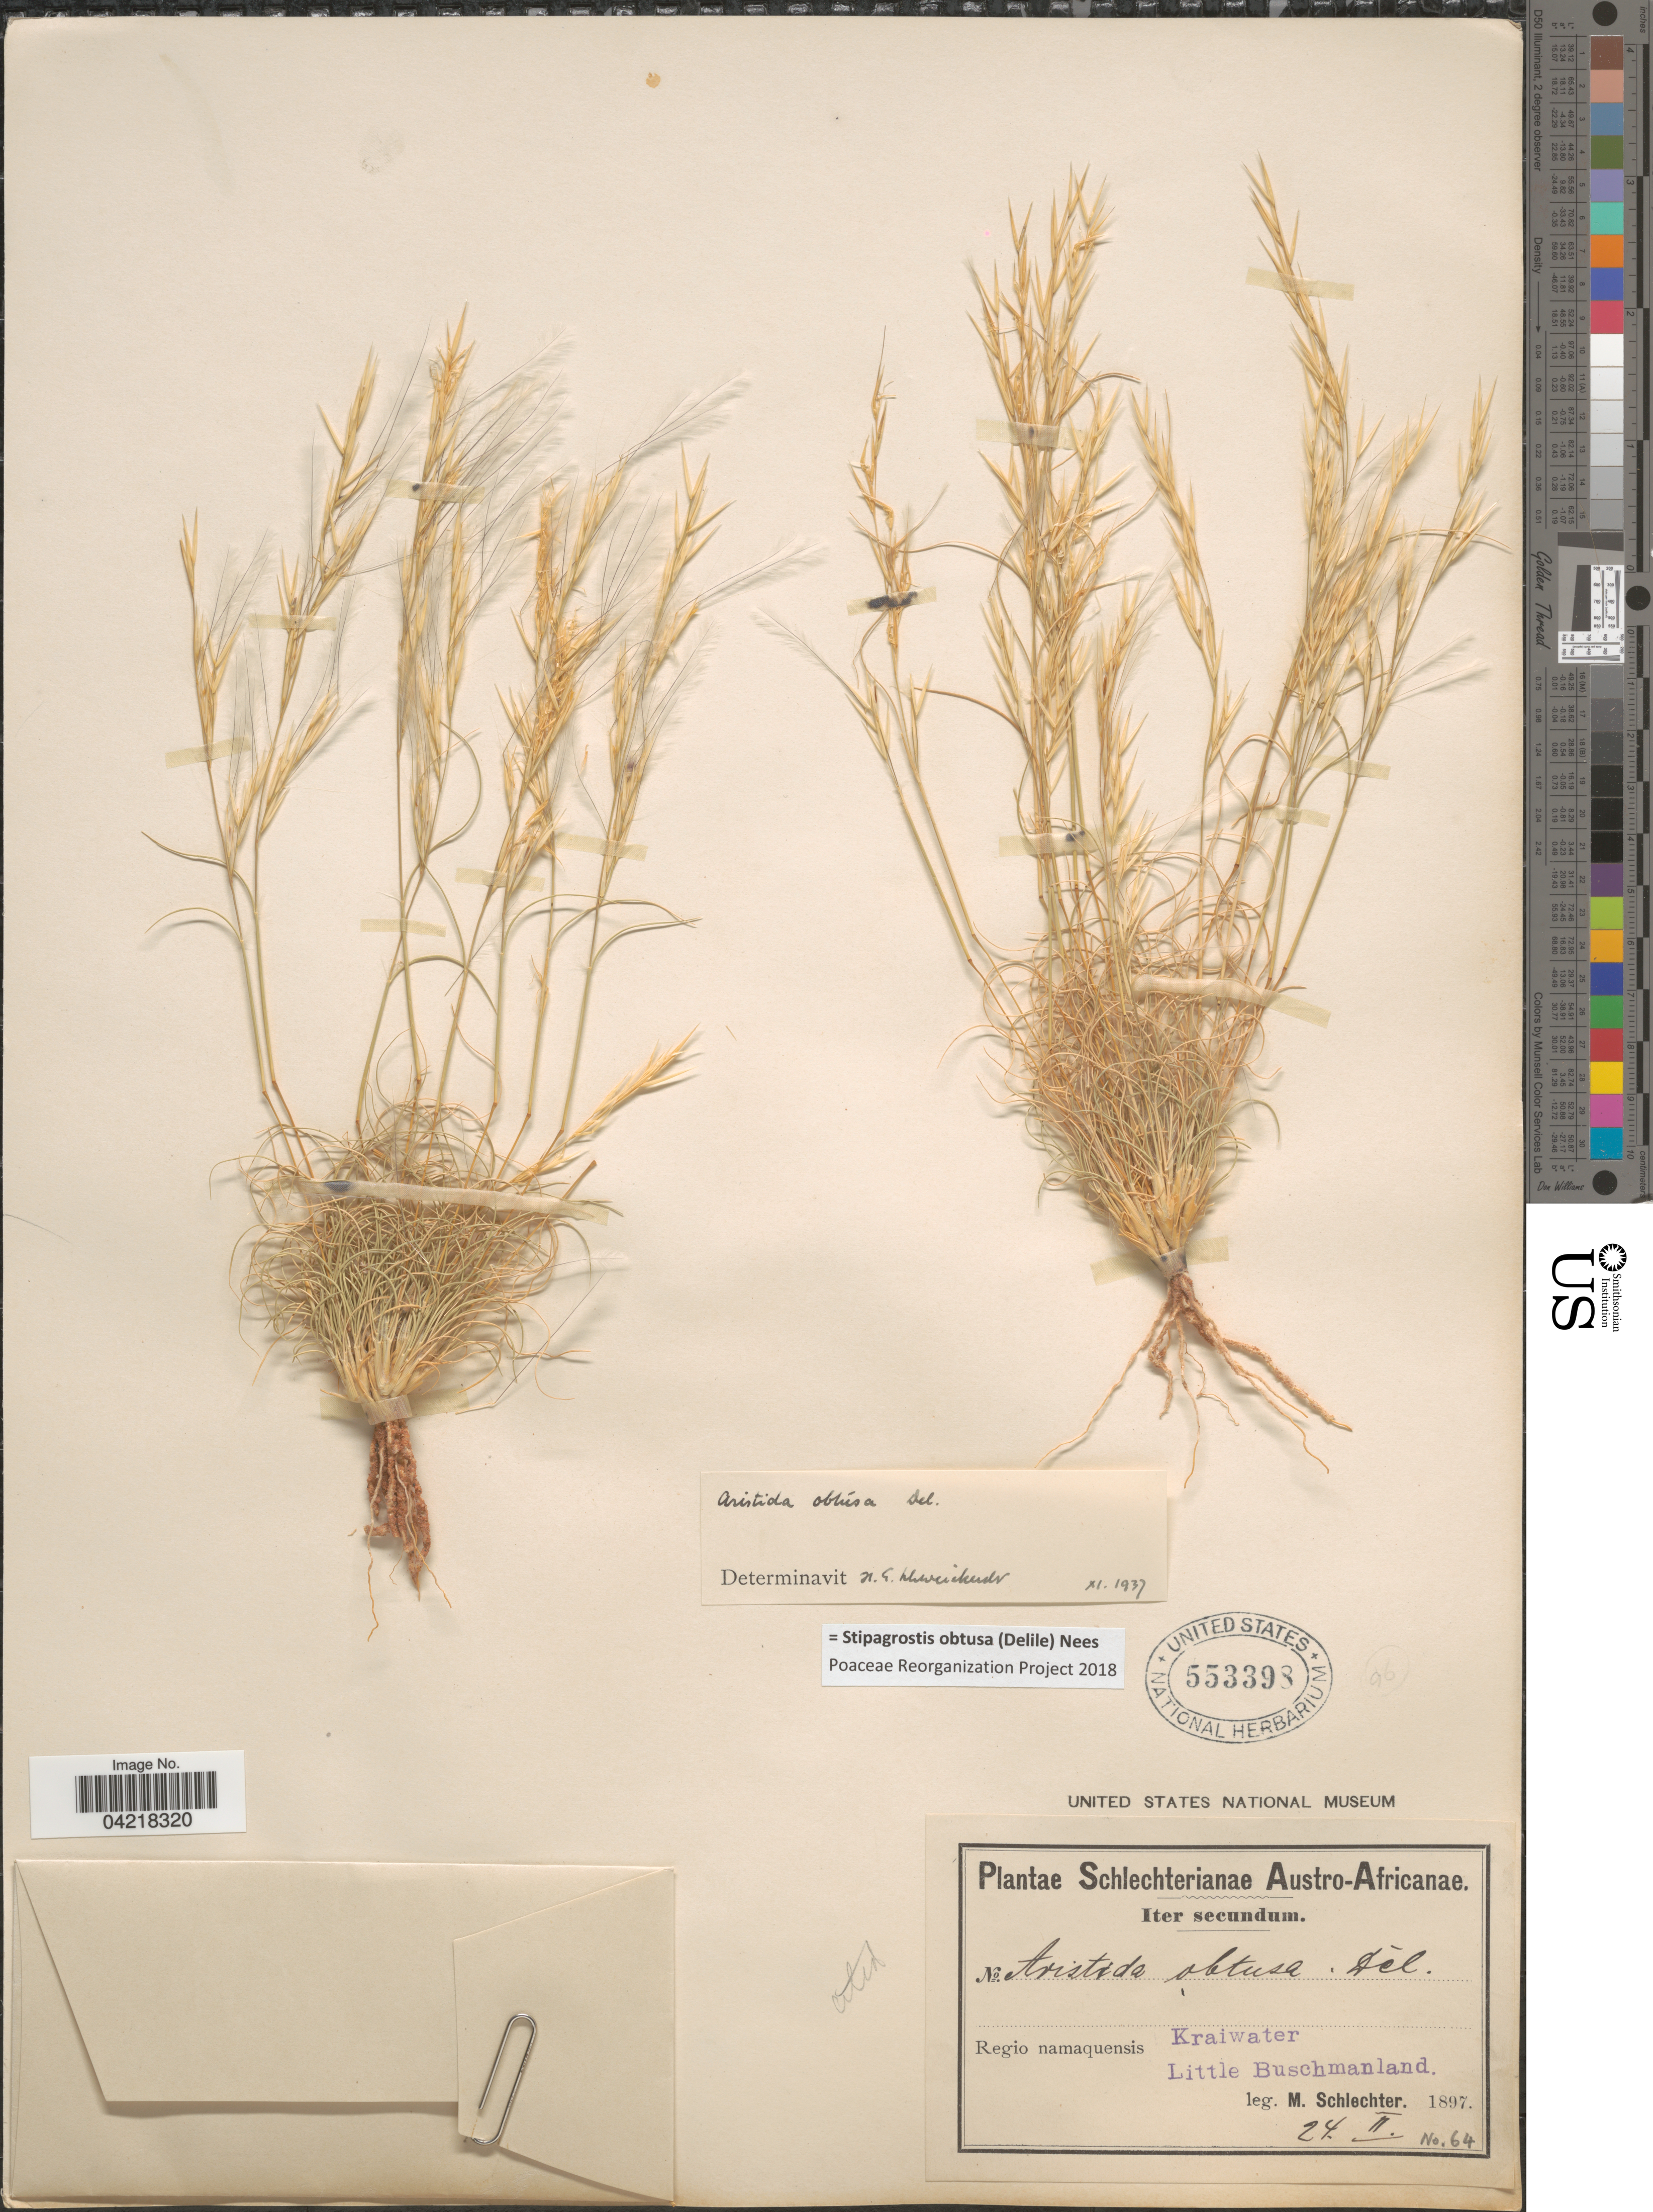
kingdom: Plantae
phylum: Tracheophyta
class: Liliopsida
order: Poales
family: Poaceae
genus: Stipagrostis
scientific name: Stipagrostis obtusa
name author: (Delile) Nees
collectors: M. Schlechter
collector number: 64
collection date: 1897-02-24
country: South Africa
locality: Austro-Africanae. Regio namaquensis Kraiwater. Little Buschmanland.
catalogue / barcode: US 553398